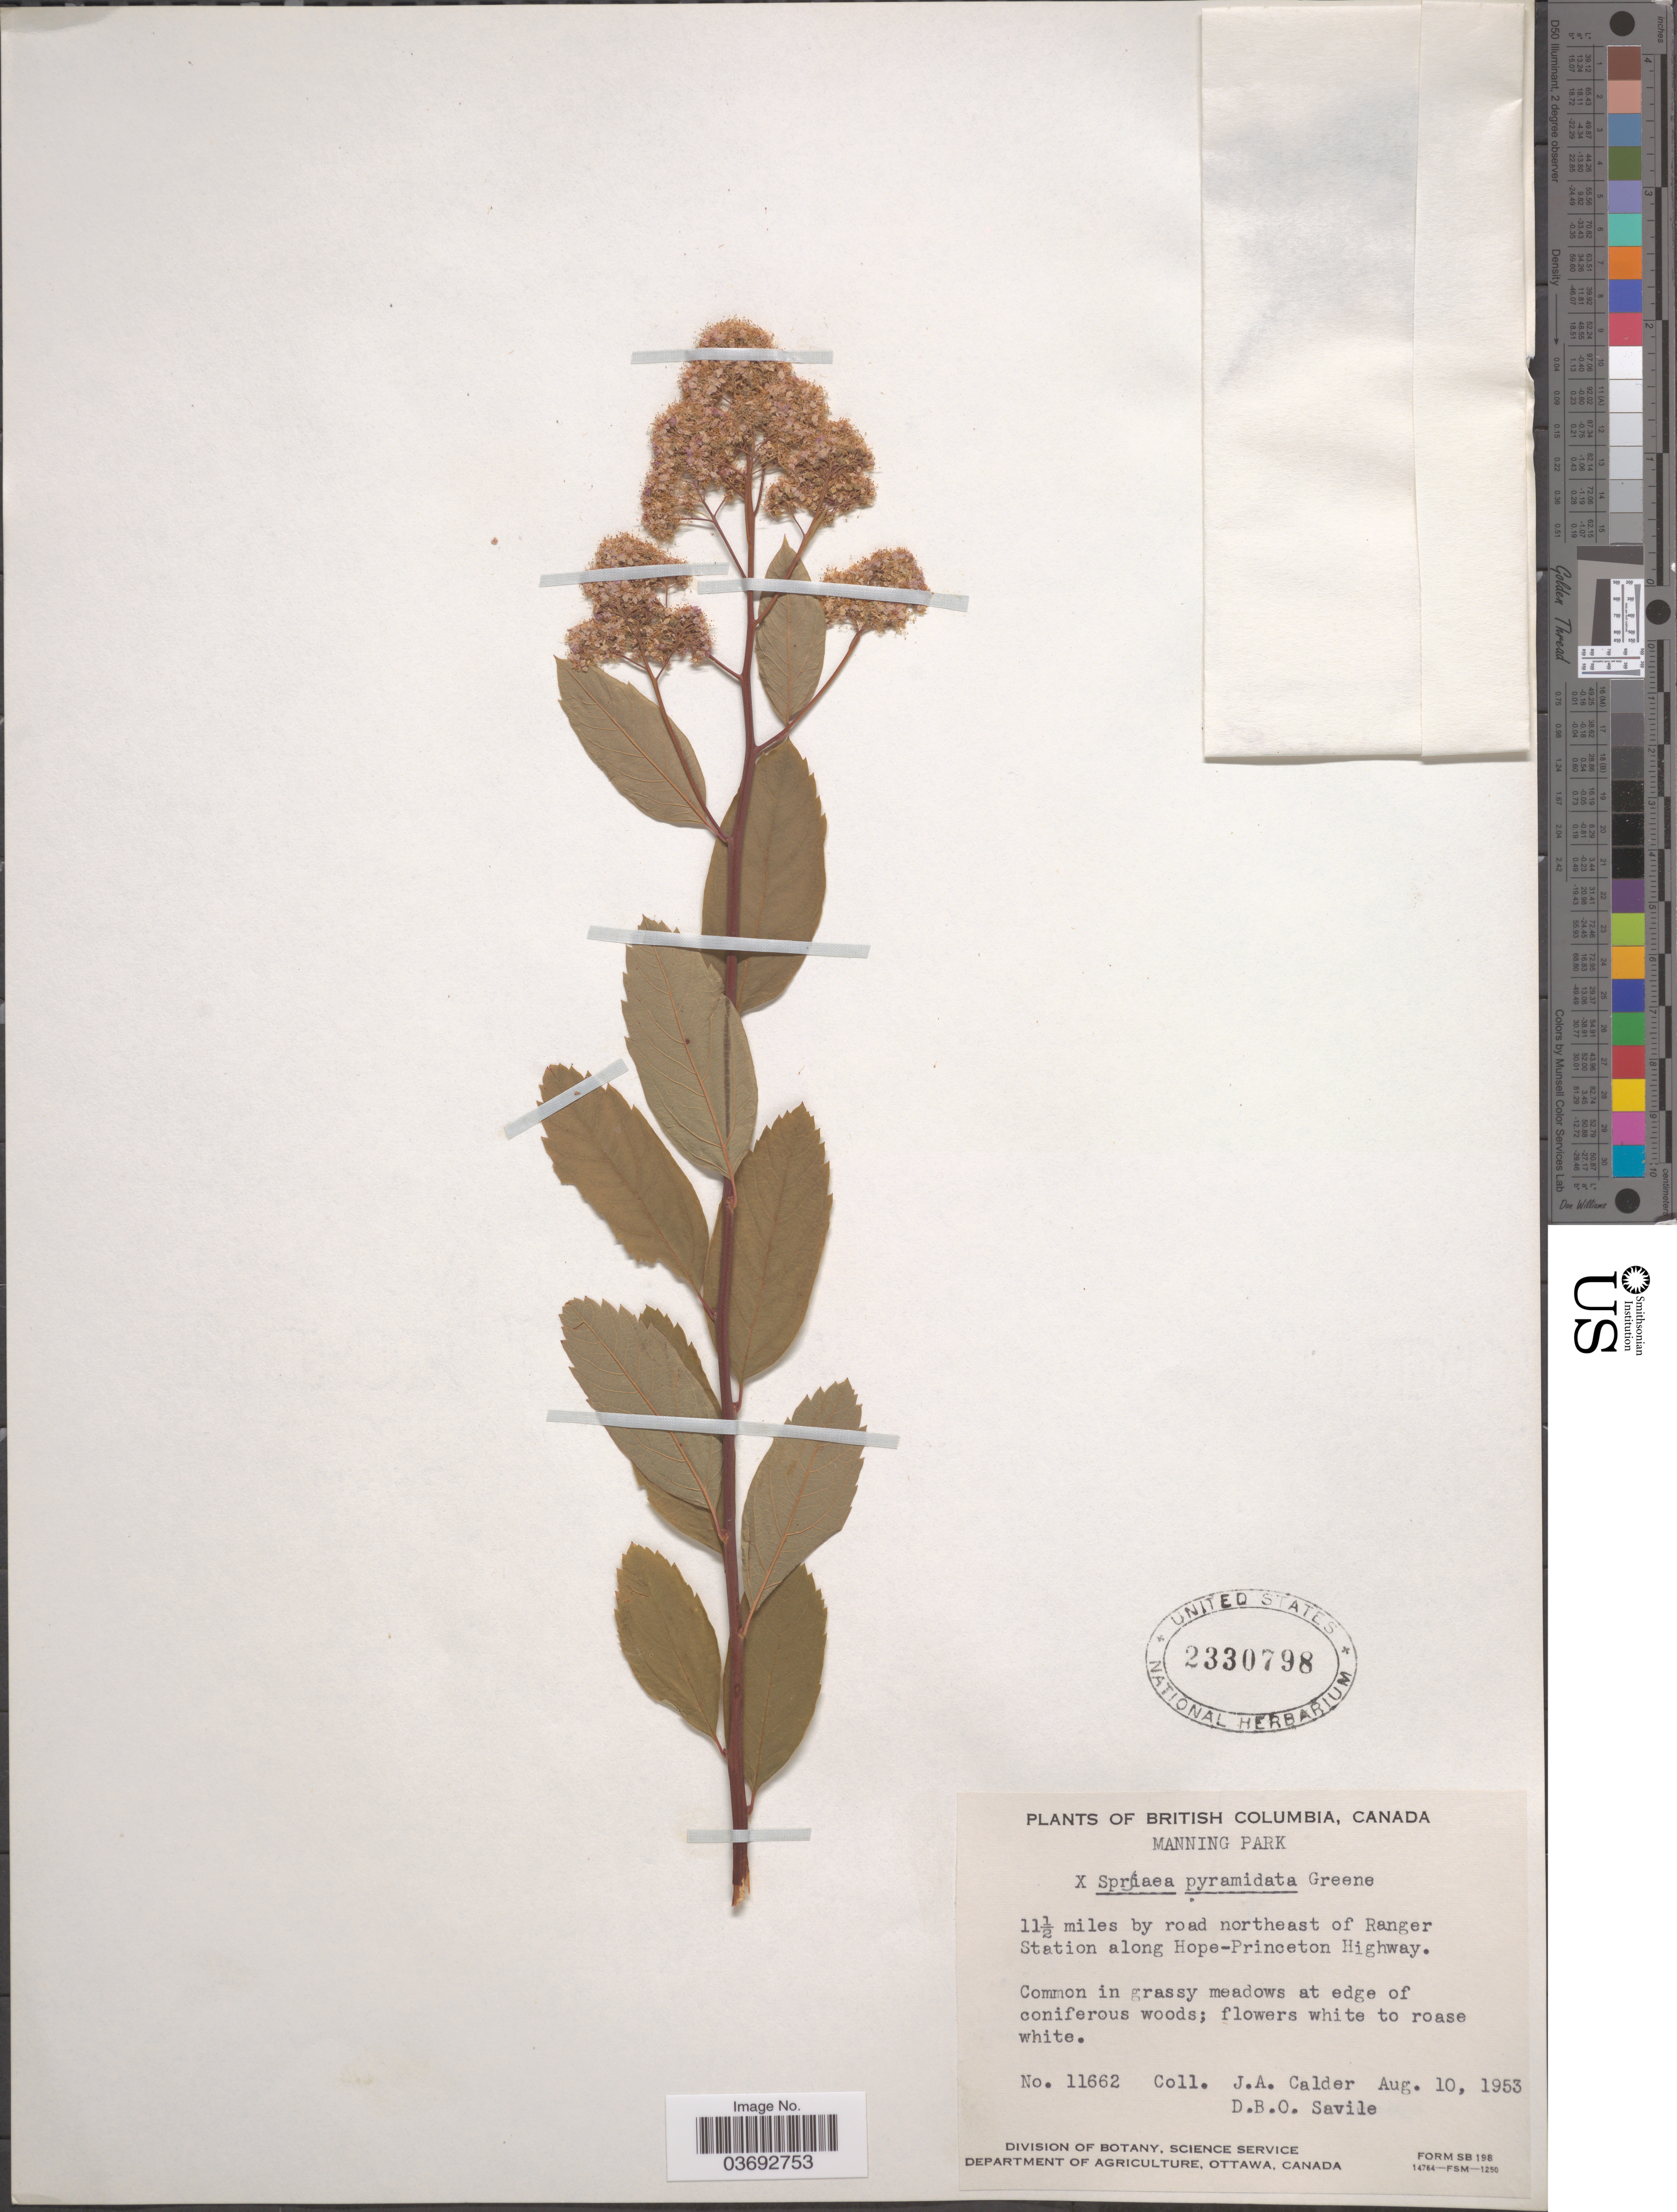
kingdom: Plantae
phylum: Tracheophyta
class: Magnoliopsida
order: Rosales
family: Rosaceae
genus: Spiraea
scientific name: Spiraea pyramidata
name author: Greene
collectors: J. A. Calder & D. Savile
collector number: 11662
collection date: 1953-08-10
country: Canada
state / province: British Columbia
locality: Manning Park. 11½ miles by road northeast of Ranger Station along Hope-Princeton Highway.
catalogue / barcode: US 2330798